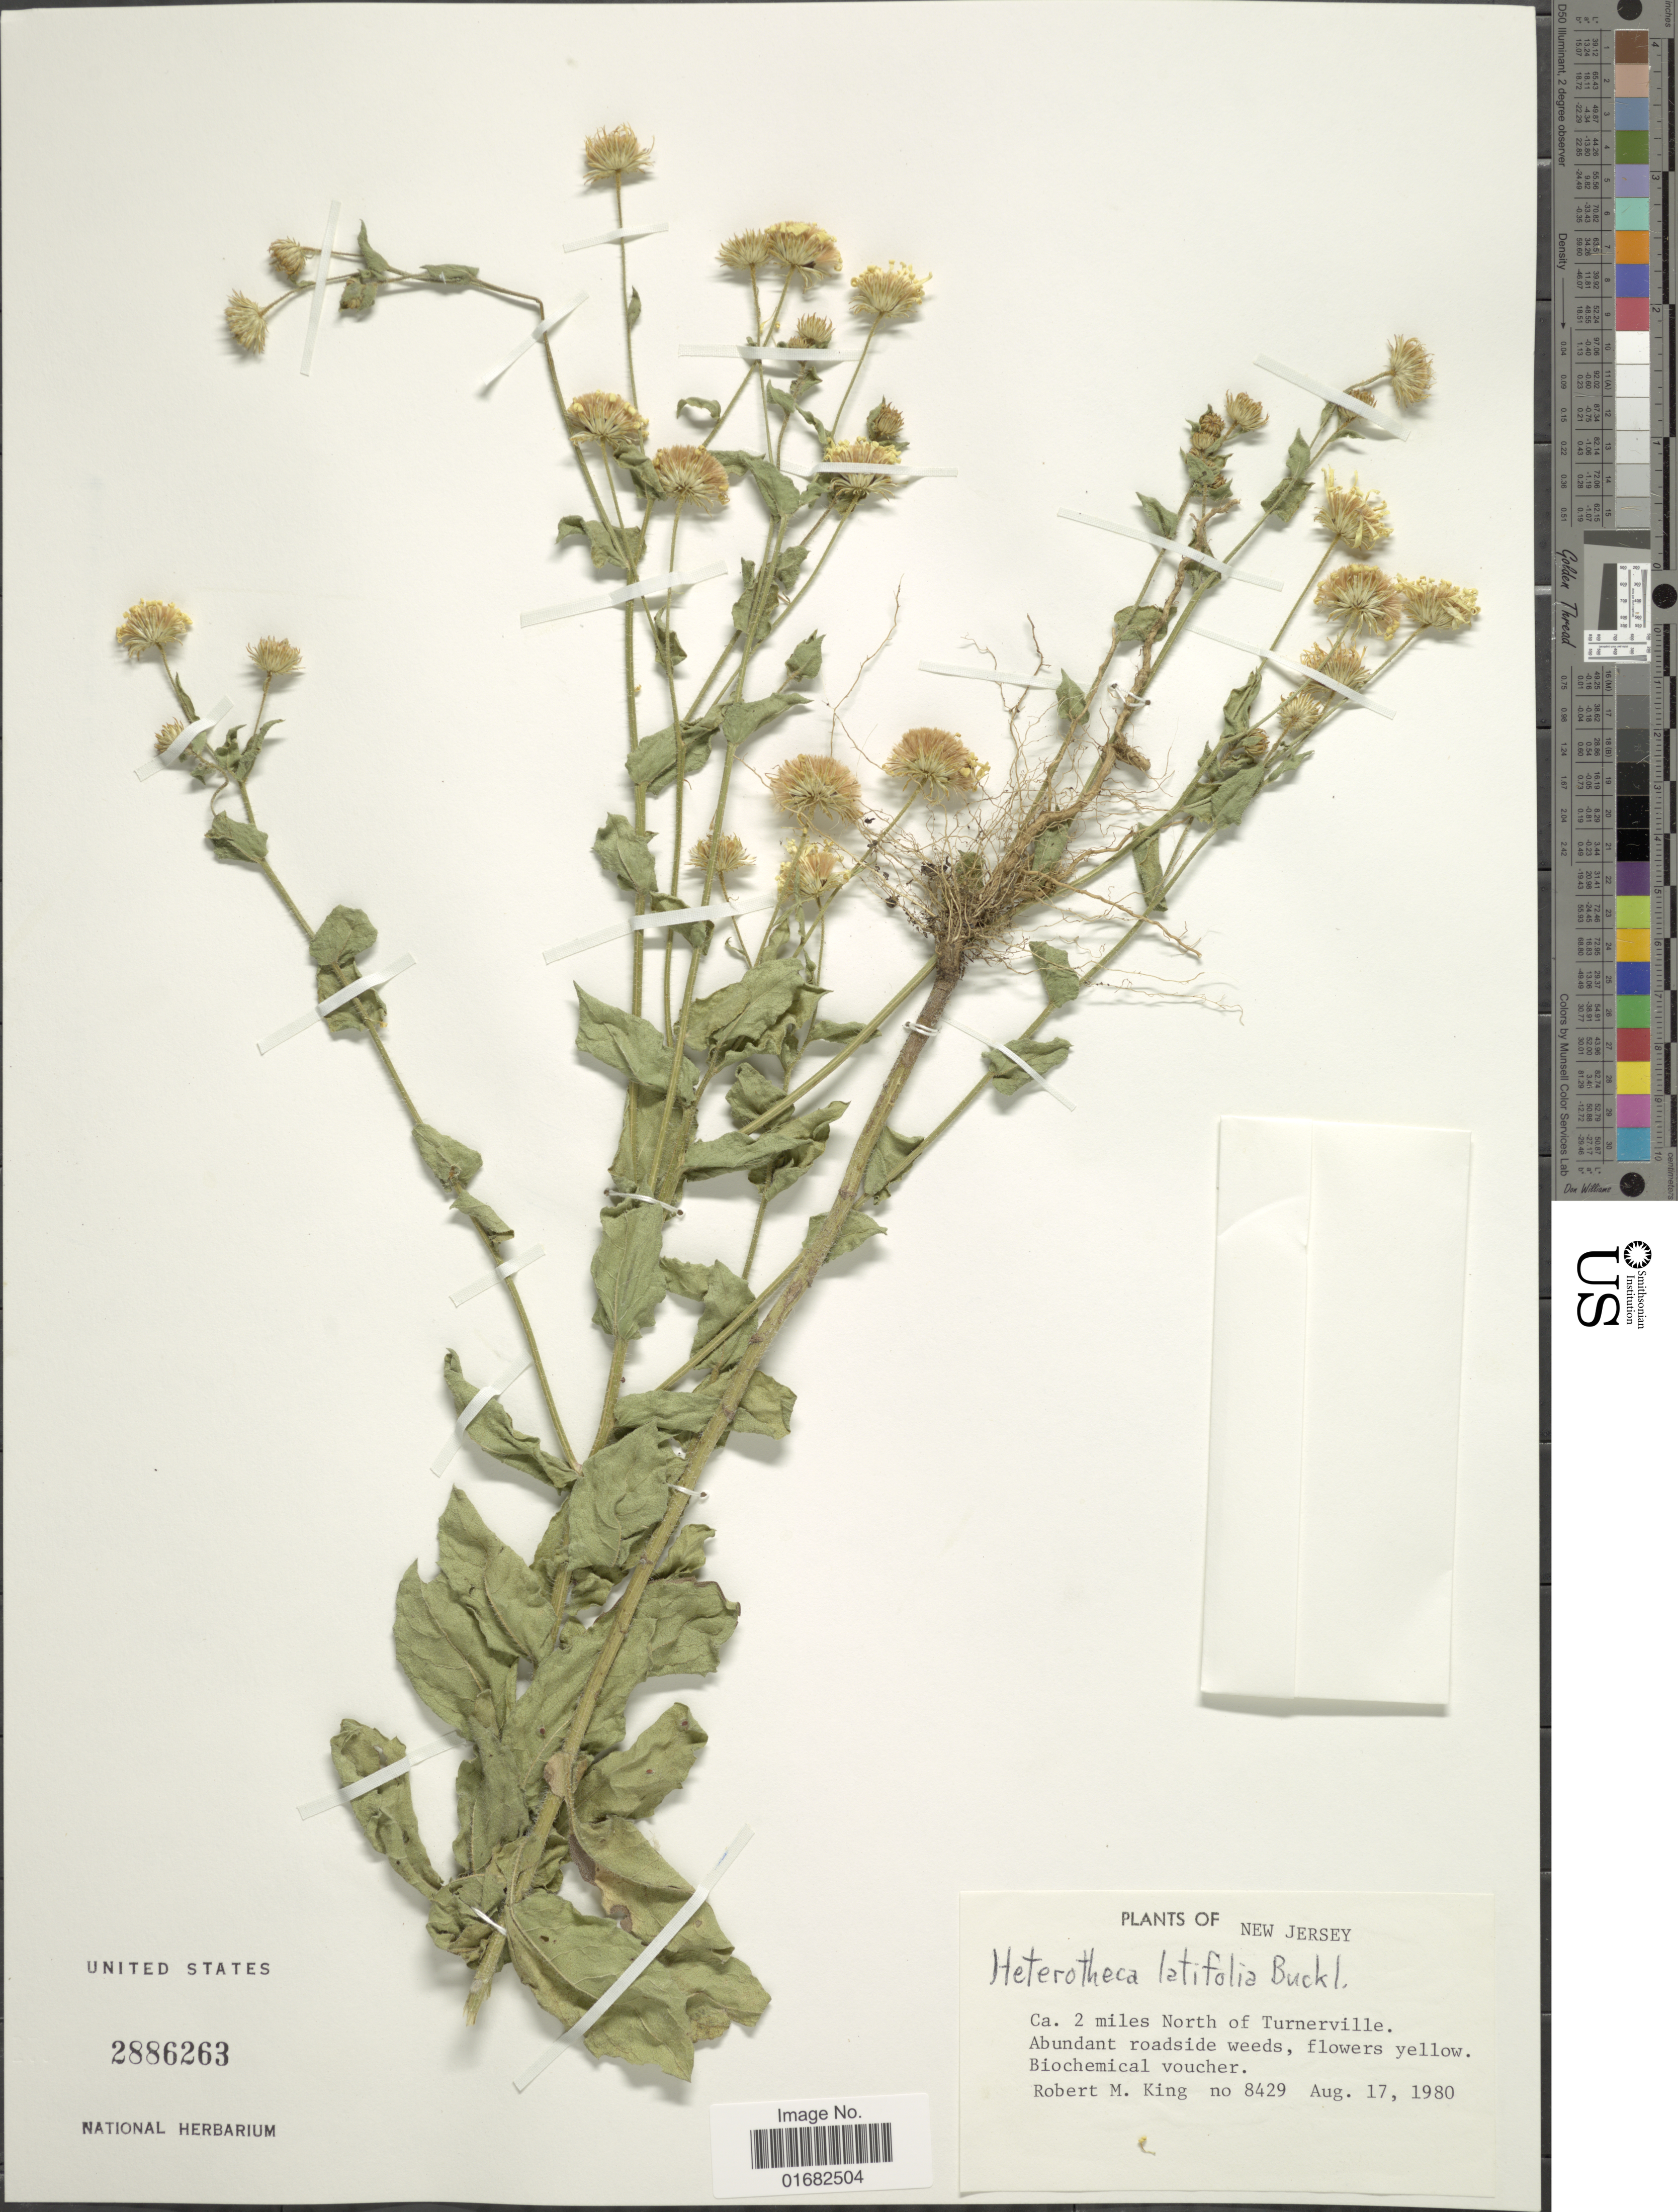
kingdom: Plantae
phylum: Tracheophyta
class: Magnoliopsida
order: Asterales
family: Asteraceae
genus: Heterotheca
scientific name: Heterotheca latifolia var. latifolia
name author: Buckley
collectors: R. M. King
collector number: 8429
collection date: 1980-08-17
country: United States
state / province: New Jersey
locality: Ca. 2 miles North of Turnerville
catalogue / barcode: US 2886263